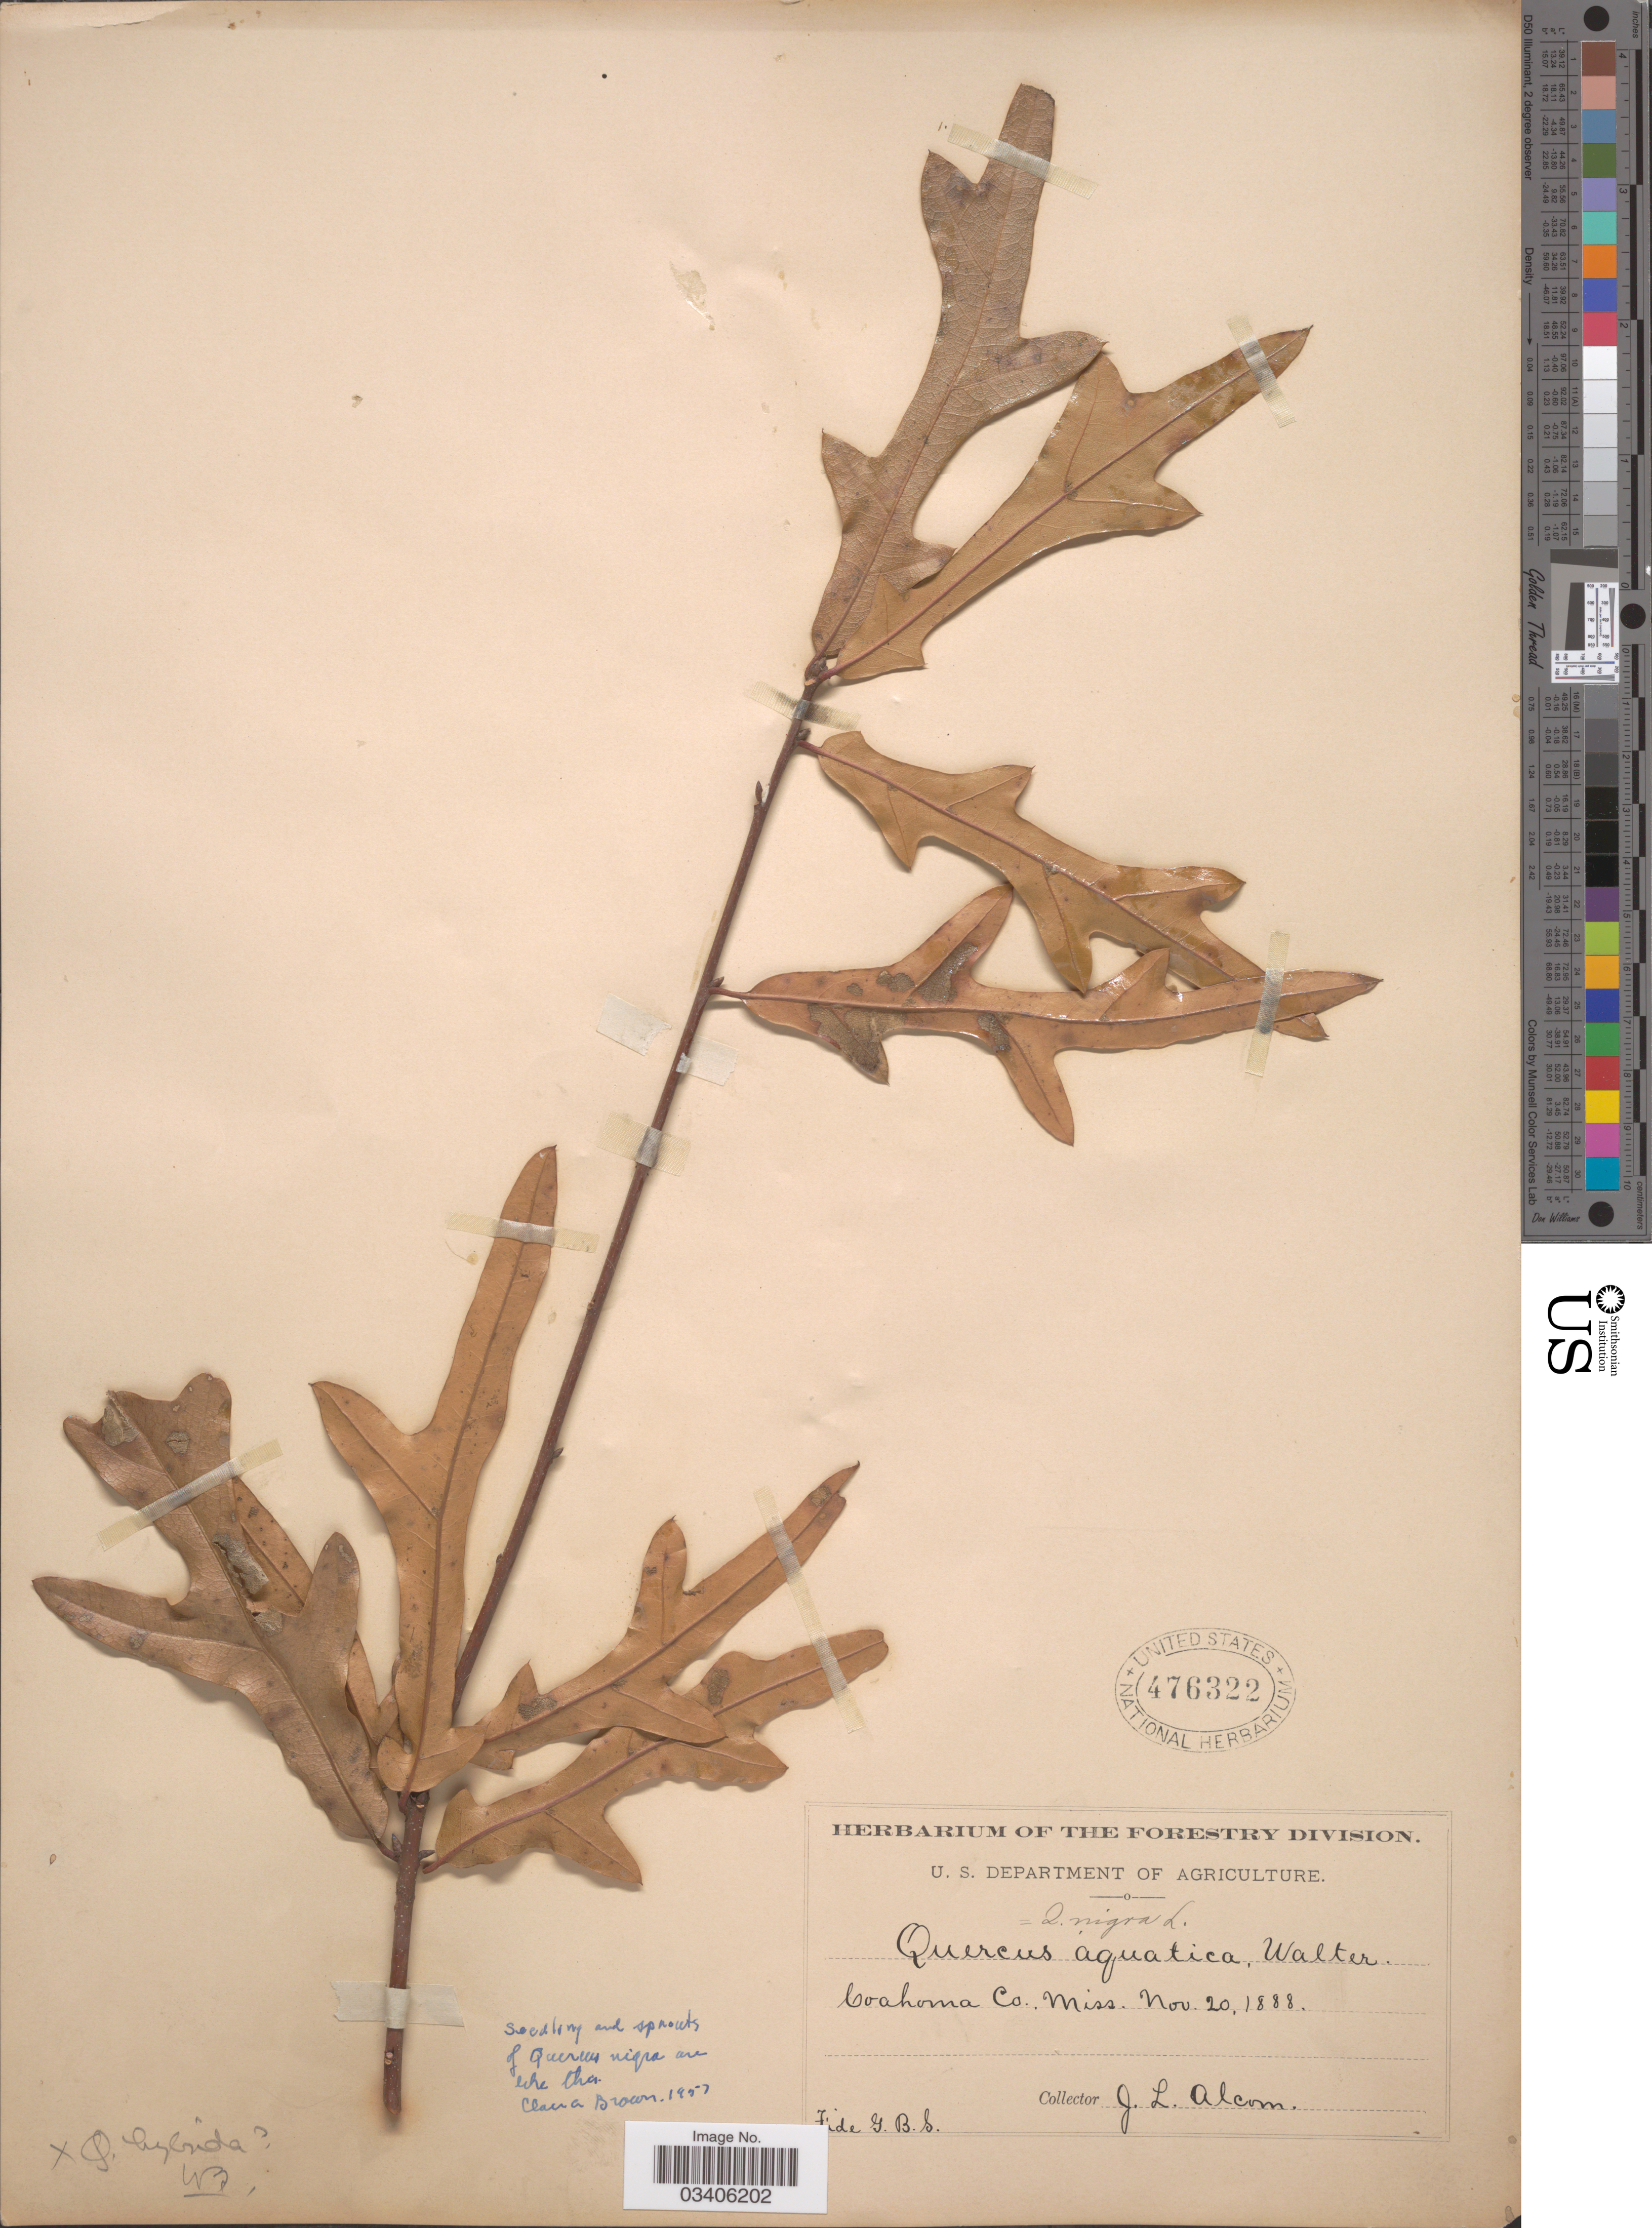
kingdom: Plantae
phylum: Tracheophyta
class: Magnoliopsida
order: Fagales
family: Fagaceae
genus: Quercus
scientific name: Quercus laurifolia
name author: Michx.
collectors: J. Alcorn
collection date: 1888-11-20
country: United States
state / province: Mississippi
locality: Coahoma Co.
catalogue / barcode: US 476322